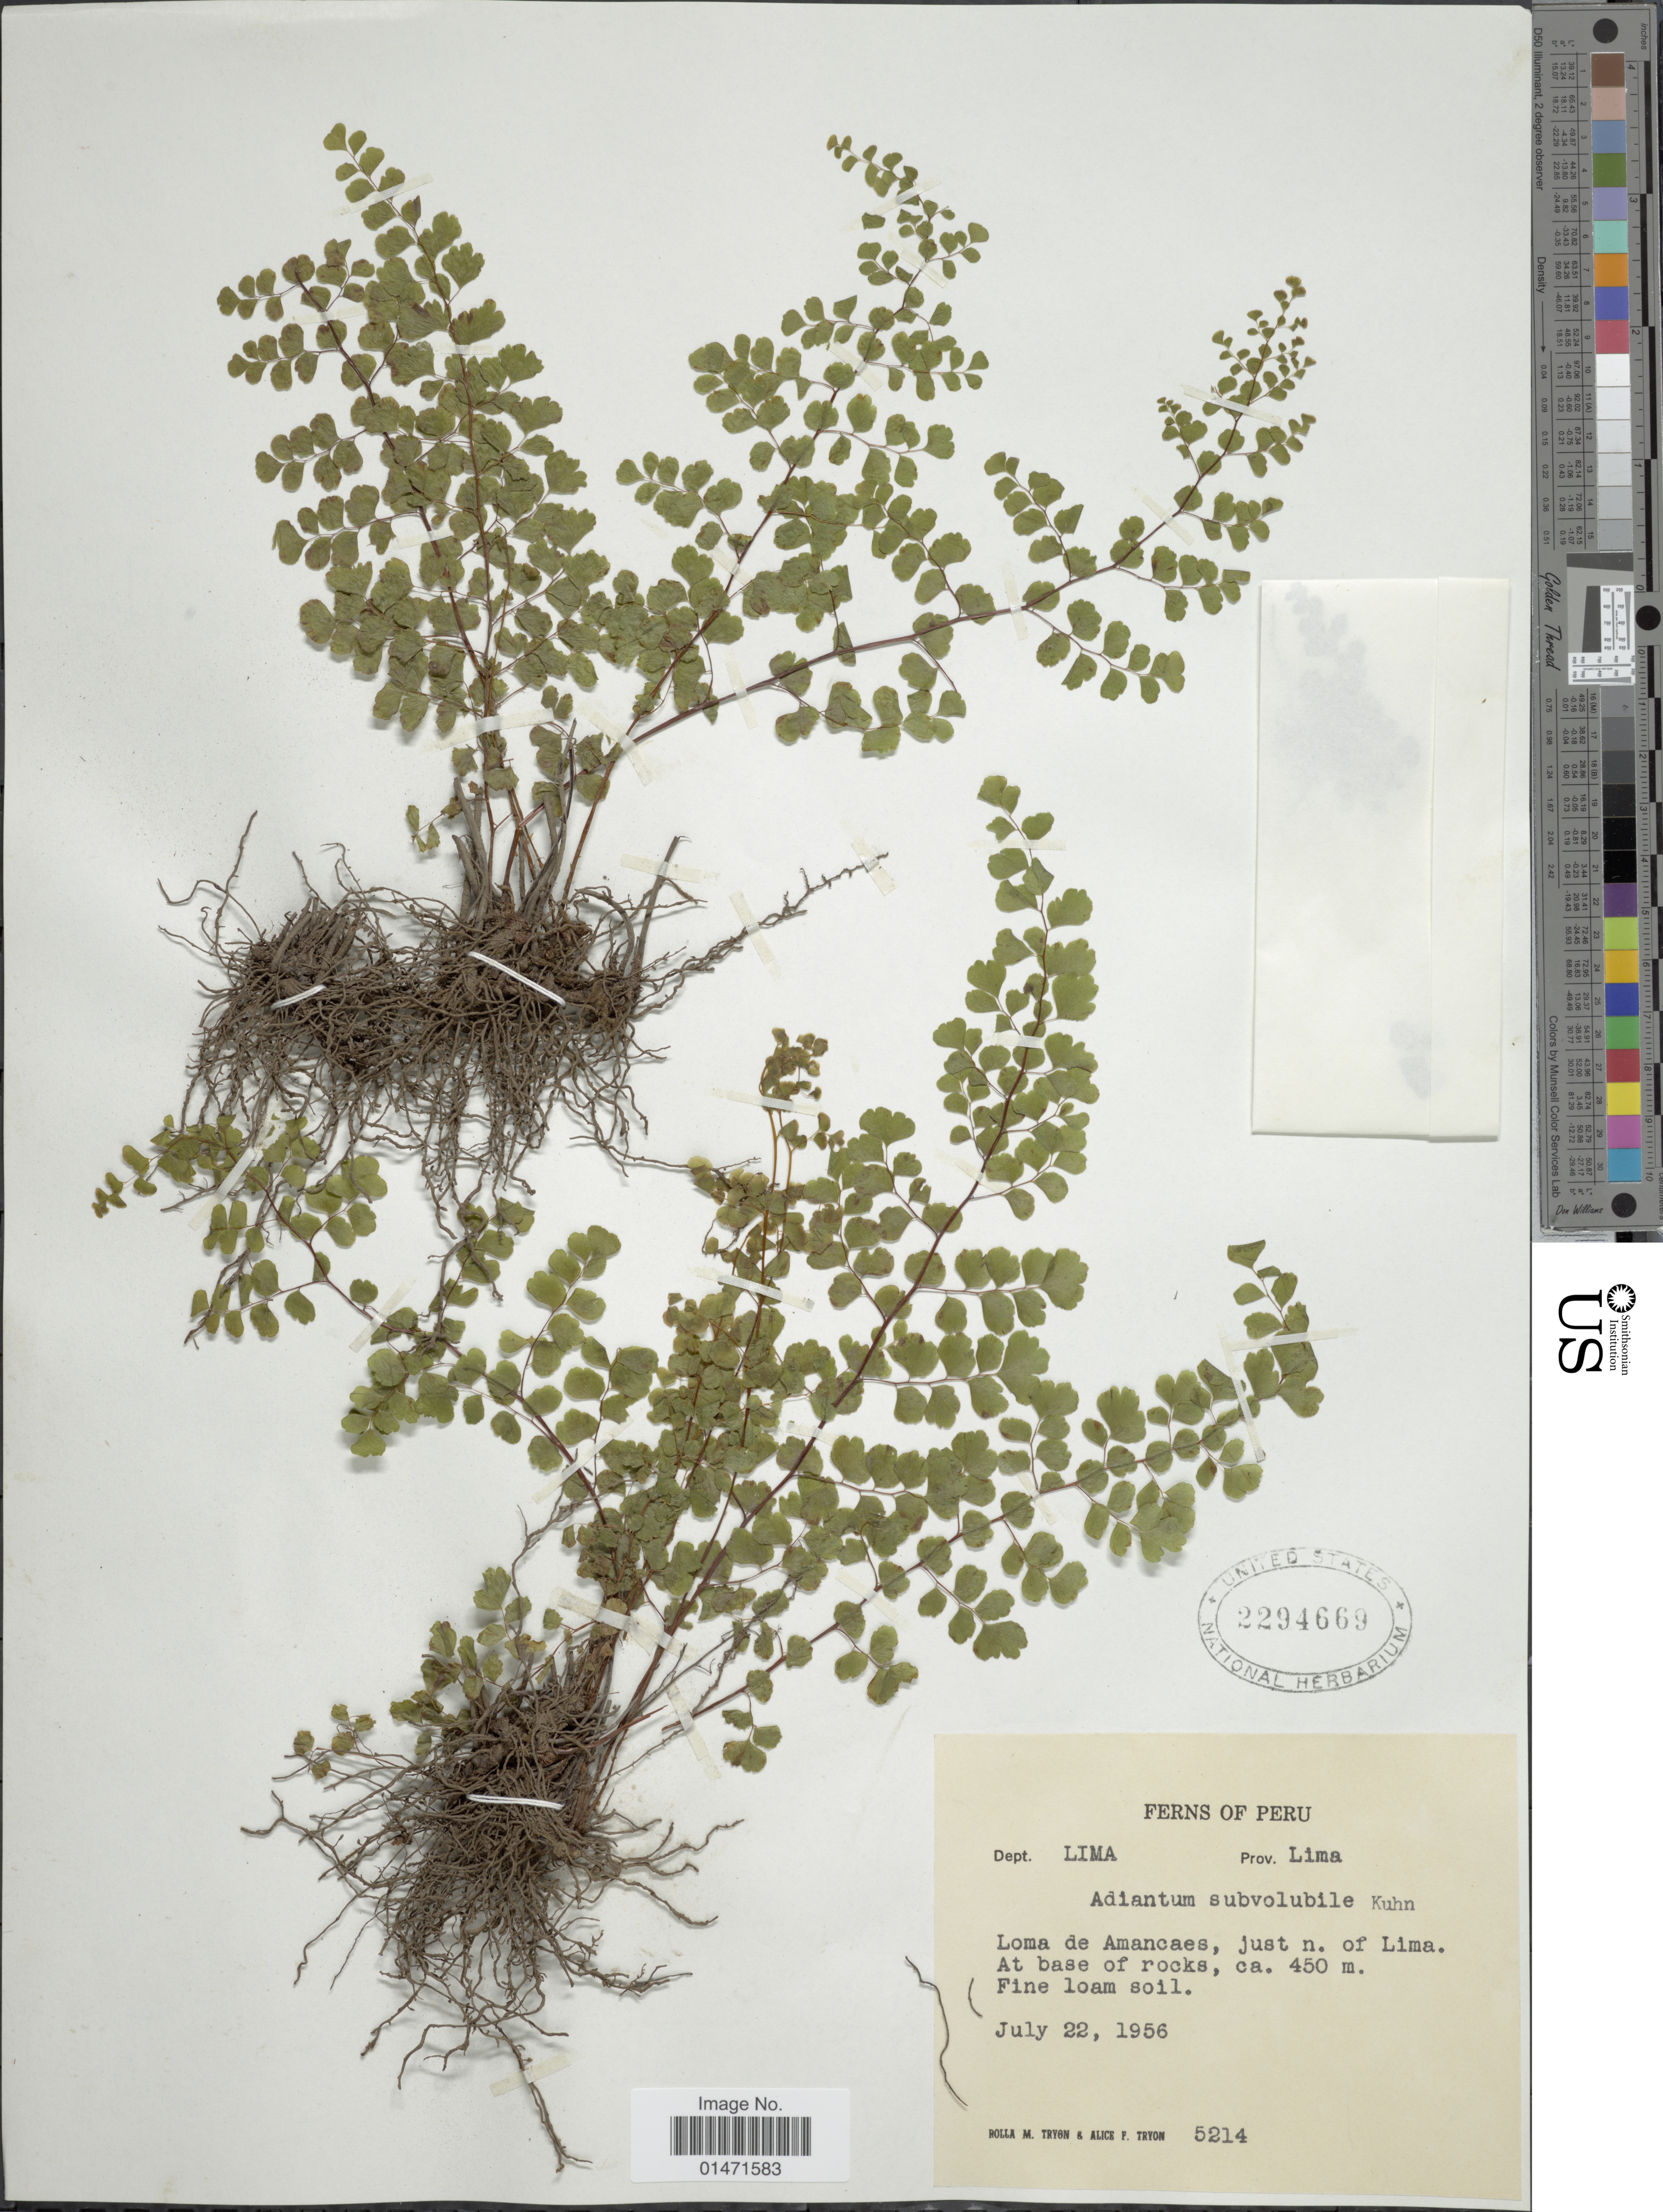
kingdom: Plantae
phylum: Tracheophyta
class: Polypodiopsida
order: Polypodiales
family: Pteridaceae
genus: Adiantum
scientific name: Adiantum subvolubile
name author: Mett. ex Kuhn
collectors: R. M. Tryon & A. F. Tryon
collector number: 5214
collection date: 1956-07-22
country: Peru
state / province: Lima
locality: Prov. Lima. Loma de Amancaes, just n. of Lima. At base of rocks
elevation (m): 450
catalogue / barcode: US 2294669